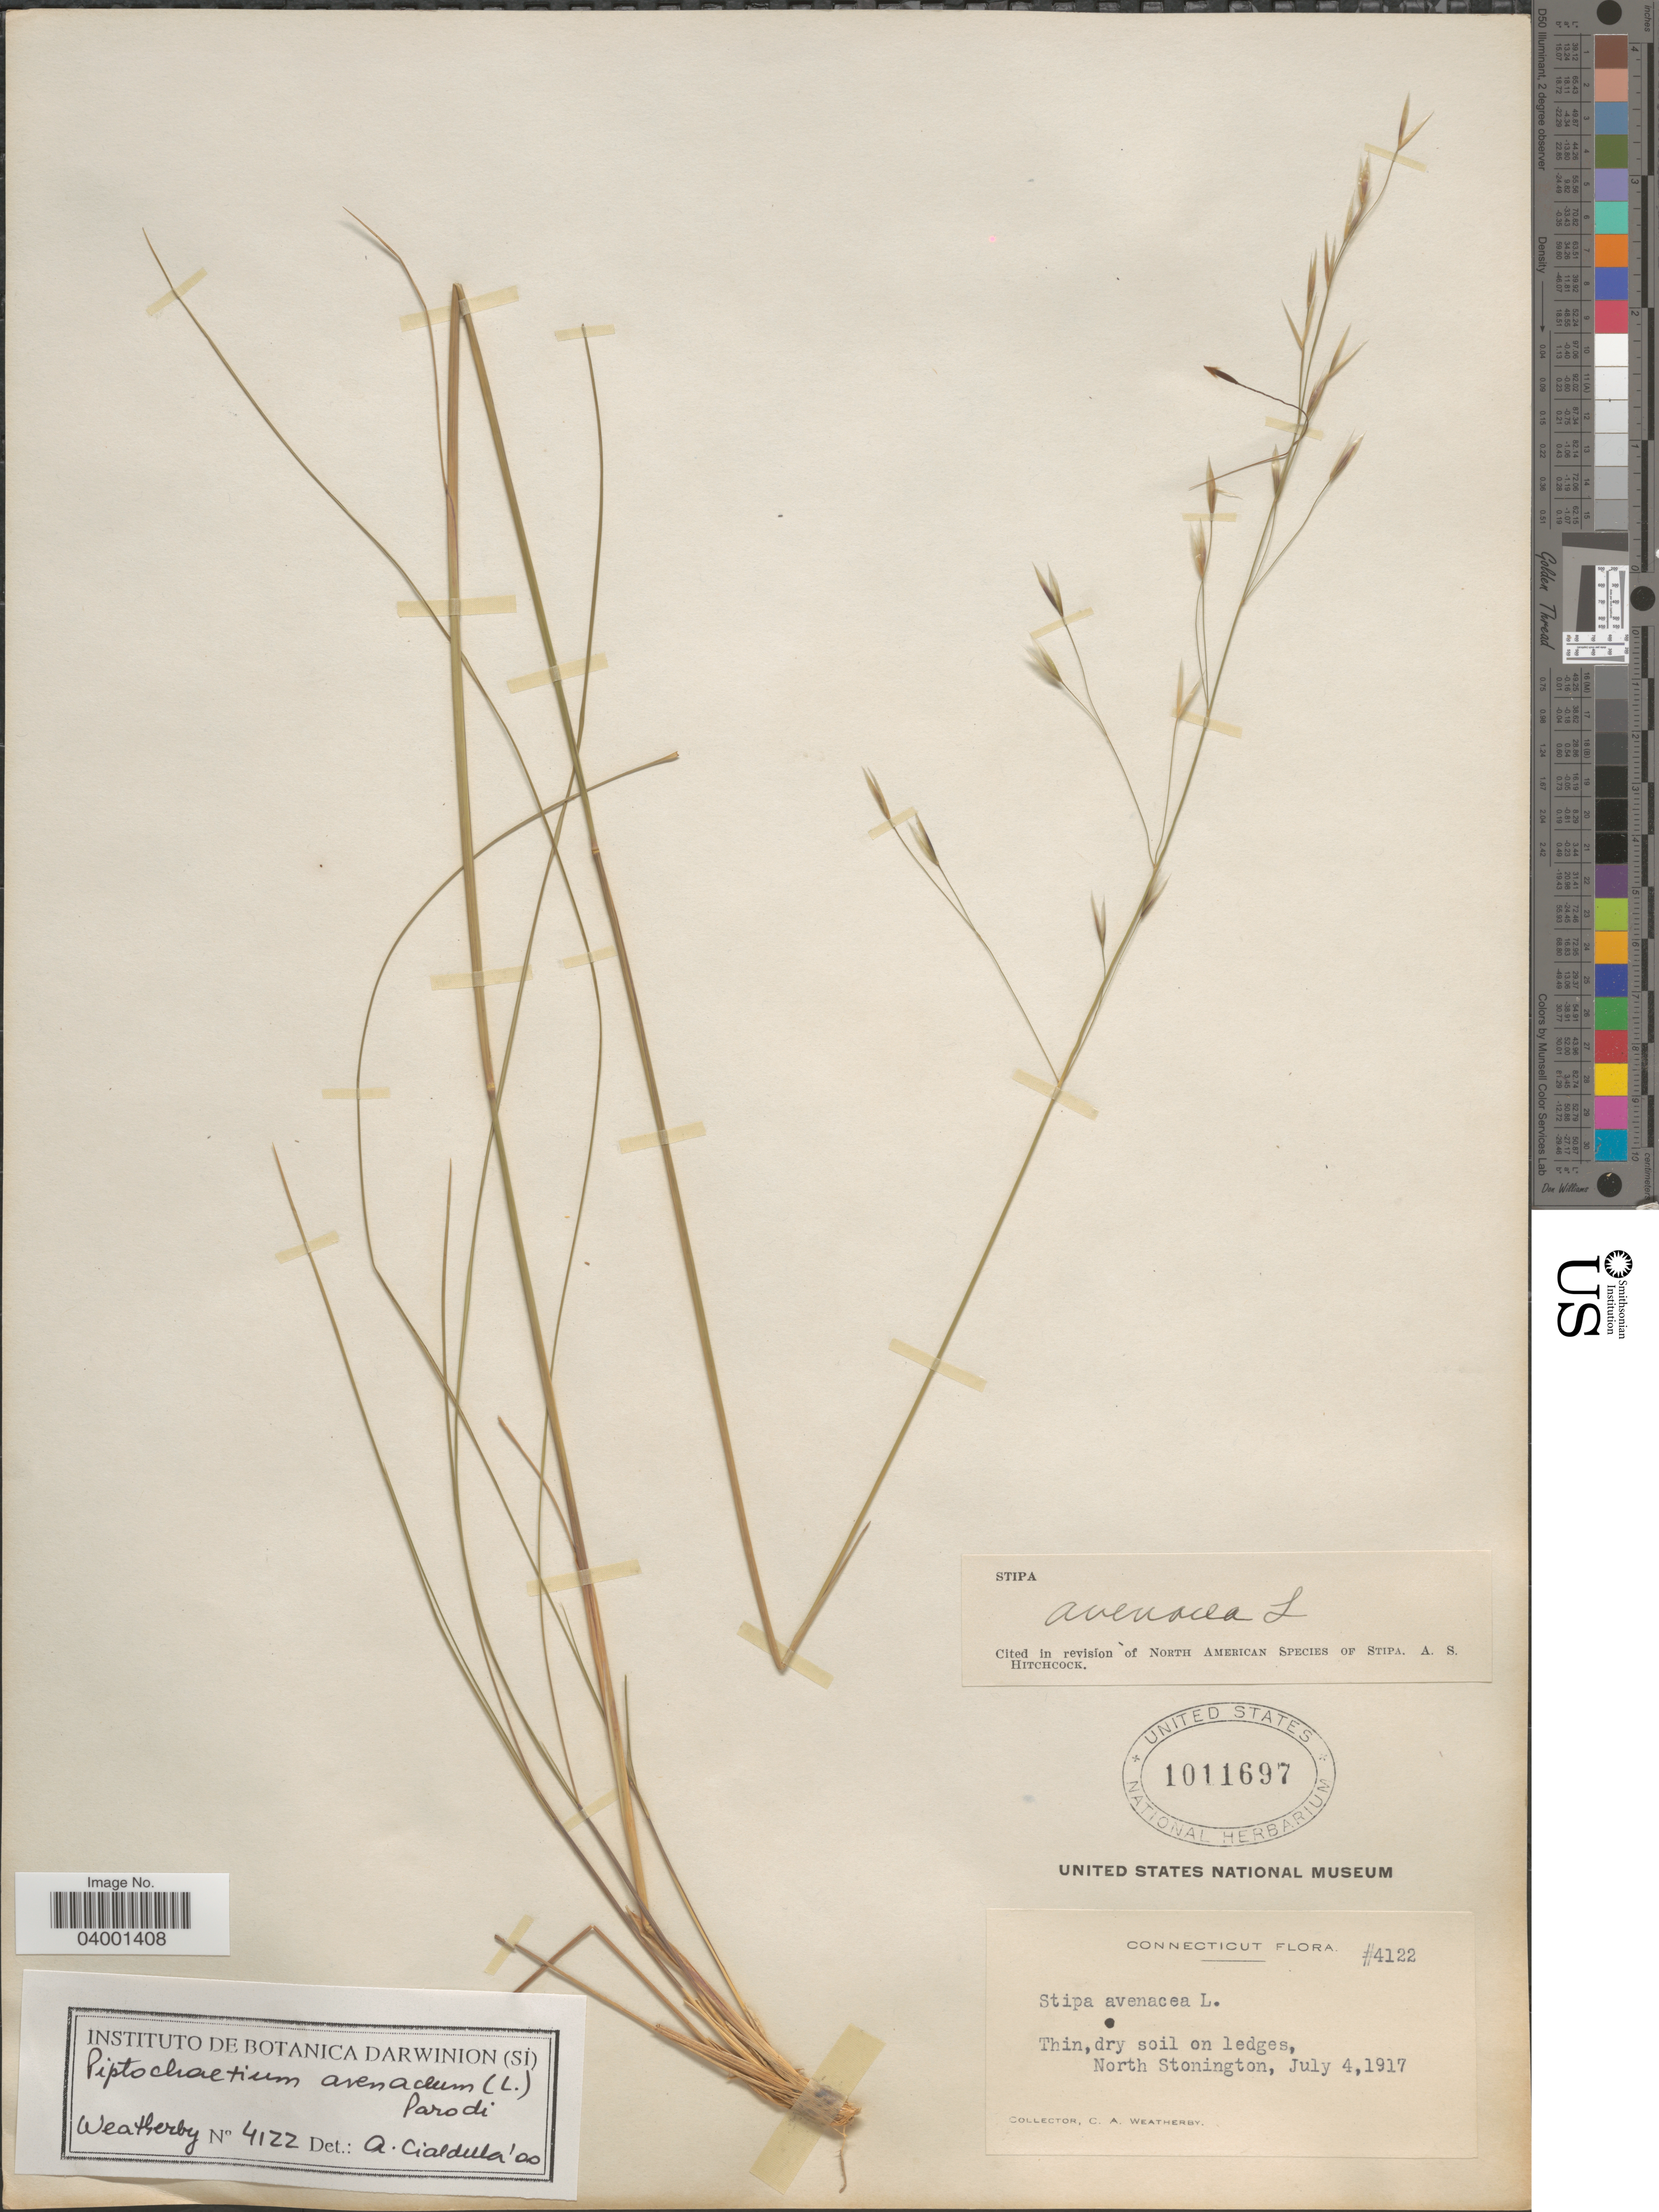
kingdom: Plantae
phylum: Tracheophyta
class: Liliopsida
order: Poales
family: Poaceae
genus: Piptochaetium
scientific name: Piptochaetium avenaceum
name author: (L.) Parodi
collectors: C. A. Weatherby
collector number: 4122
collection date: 1917-07-04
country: United States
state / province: Connecticut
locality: North Stonington.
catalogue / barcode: US 1011697